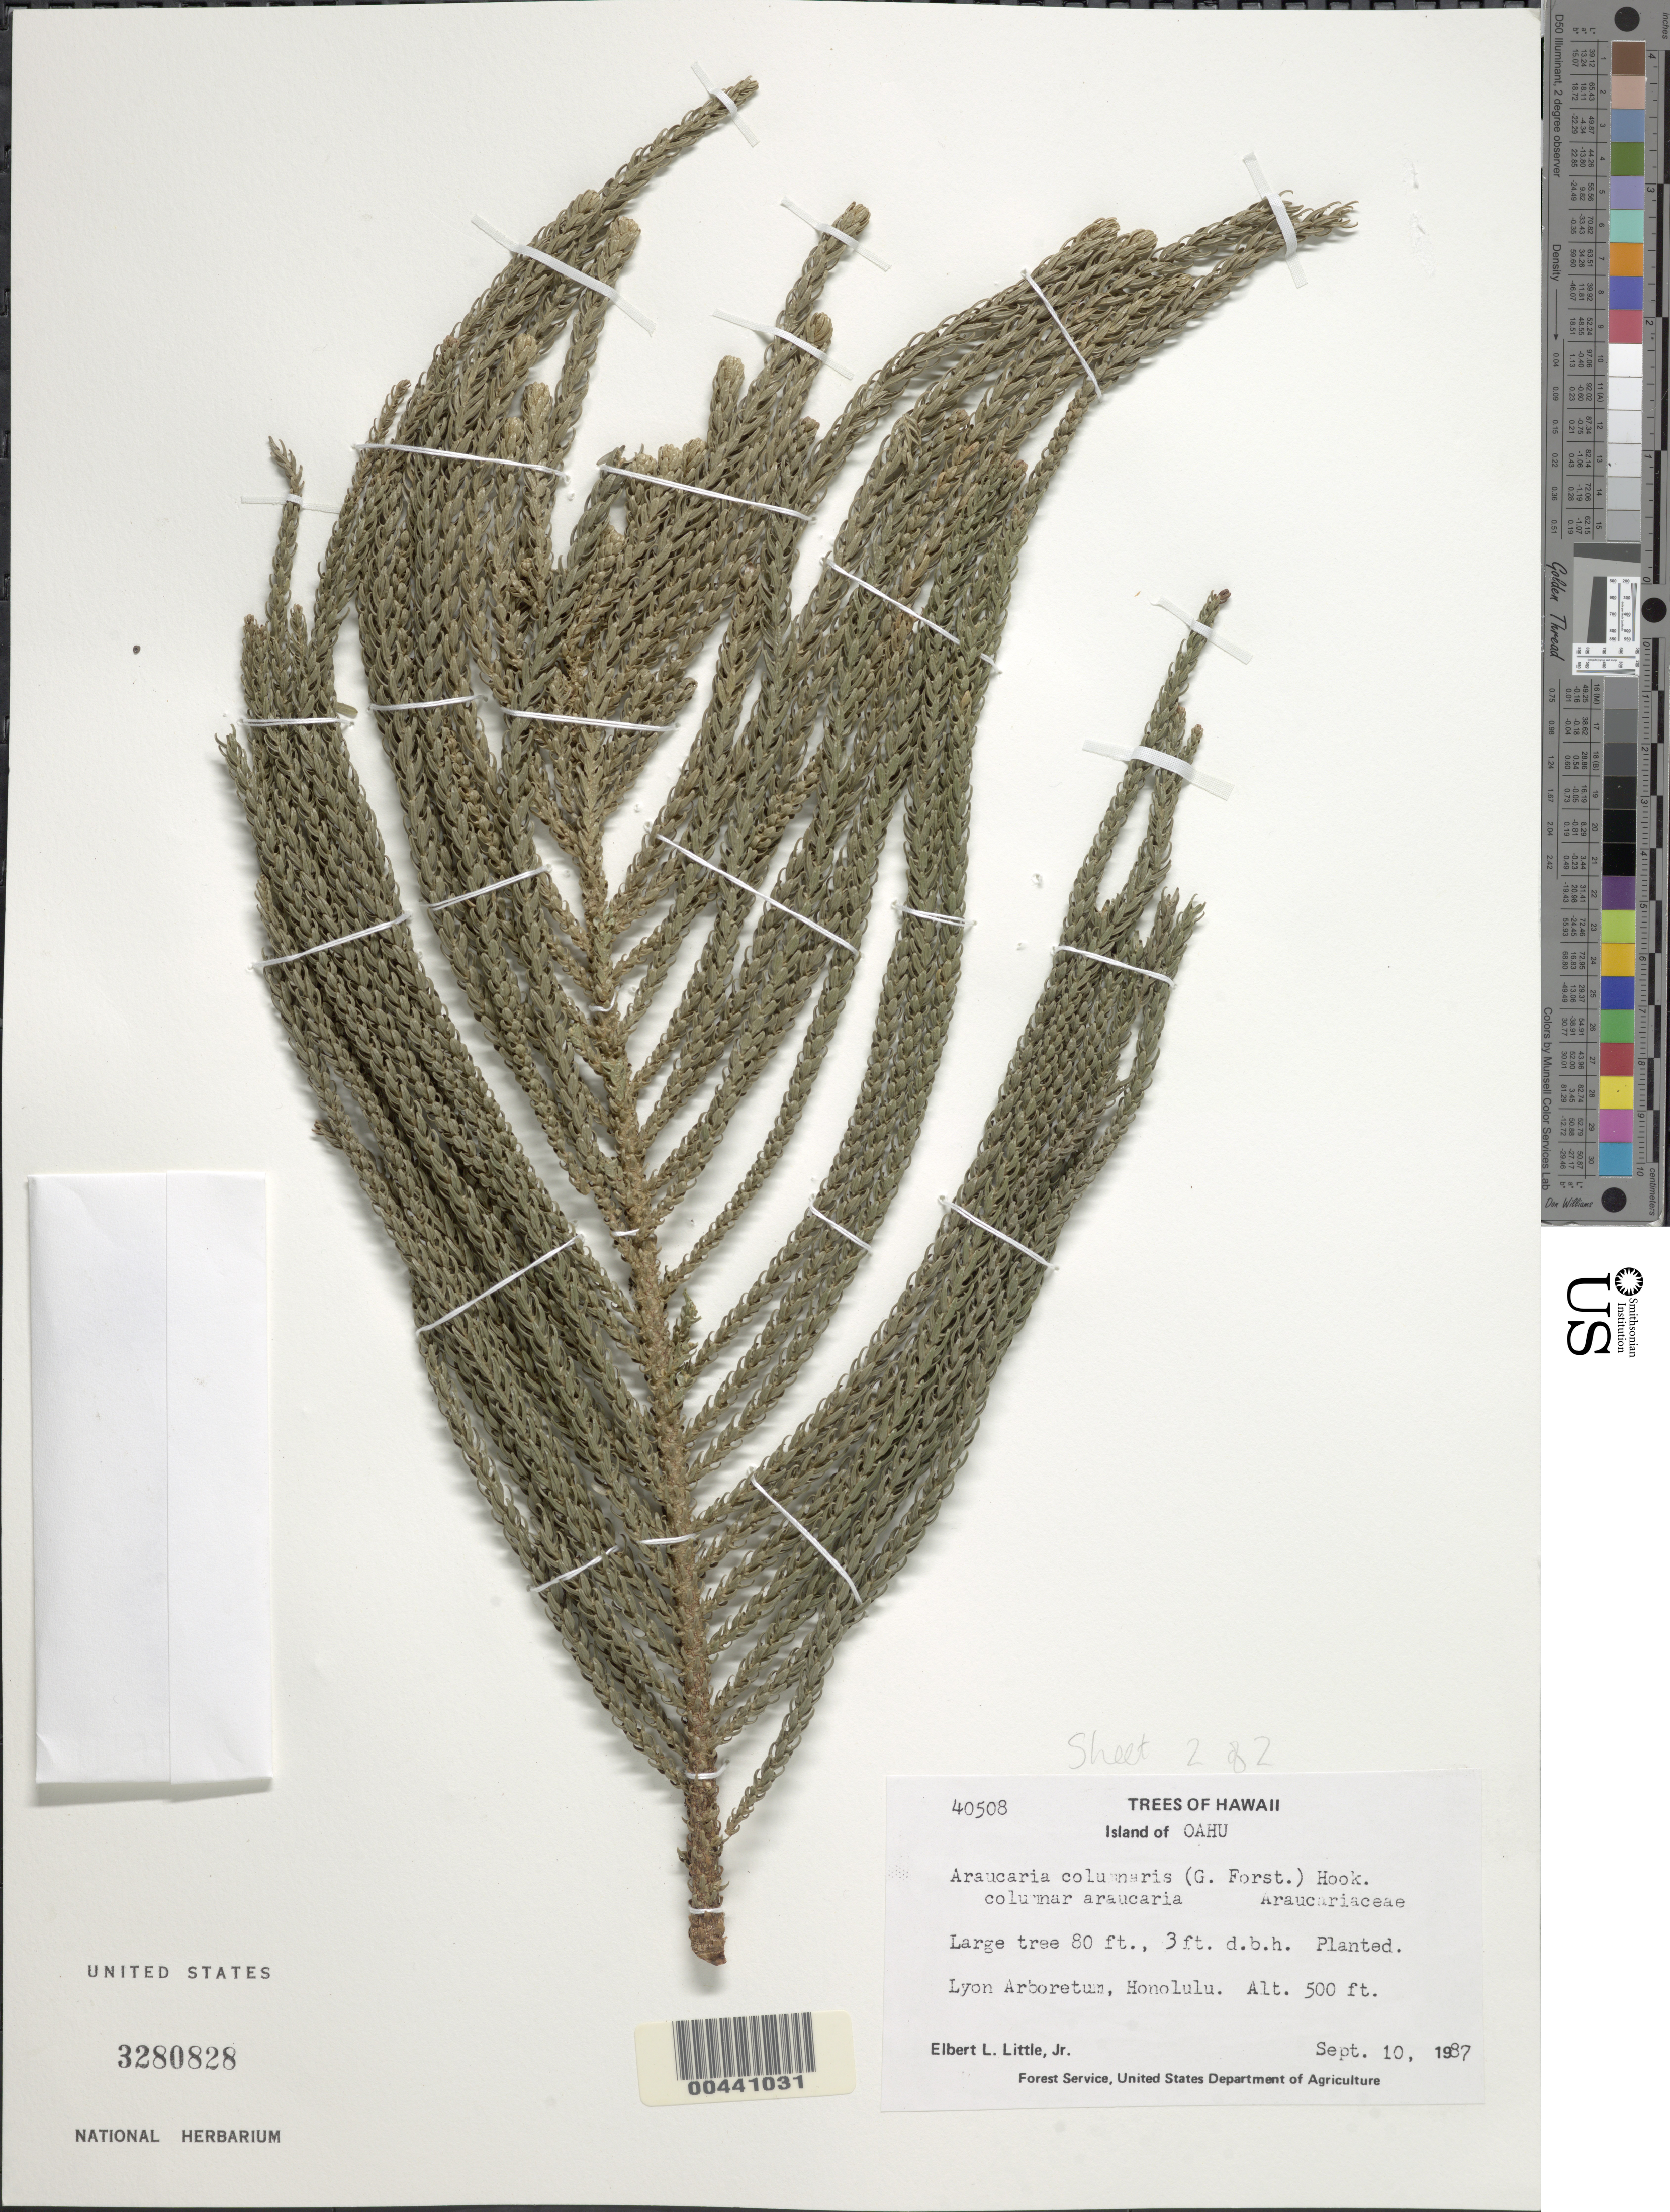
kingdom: Plantae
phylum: Tracheophyta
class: Pinopsida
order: Pinales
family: Araucariaceae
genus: Araucaria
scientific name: Araucaria columnaris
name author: (G. Forst.) Hook.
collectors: E. L. Little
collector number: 40508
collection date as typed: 10 Sep 1987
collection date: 1987-09-10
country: United States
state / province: Hawaii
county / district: Honolulu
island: Oahu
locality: Lyon Arboretum, Honolulu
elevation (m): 152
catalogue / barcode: US 3280828